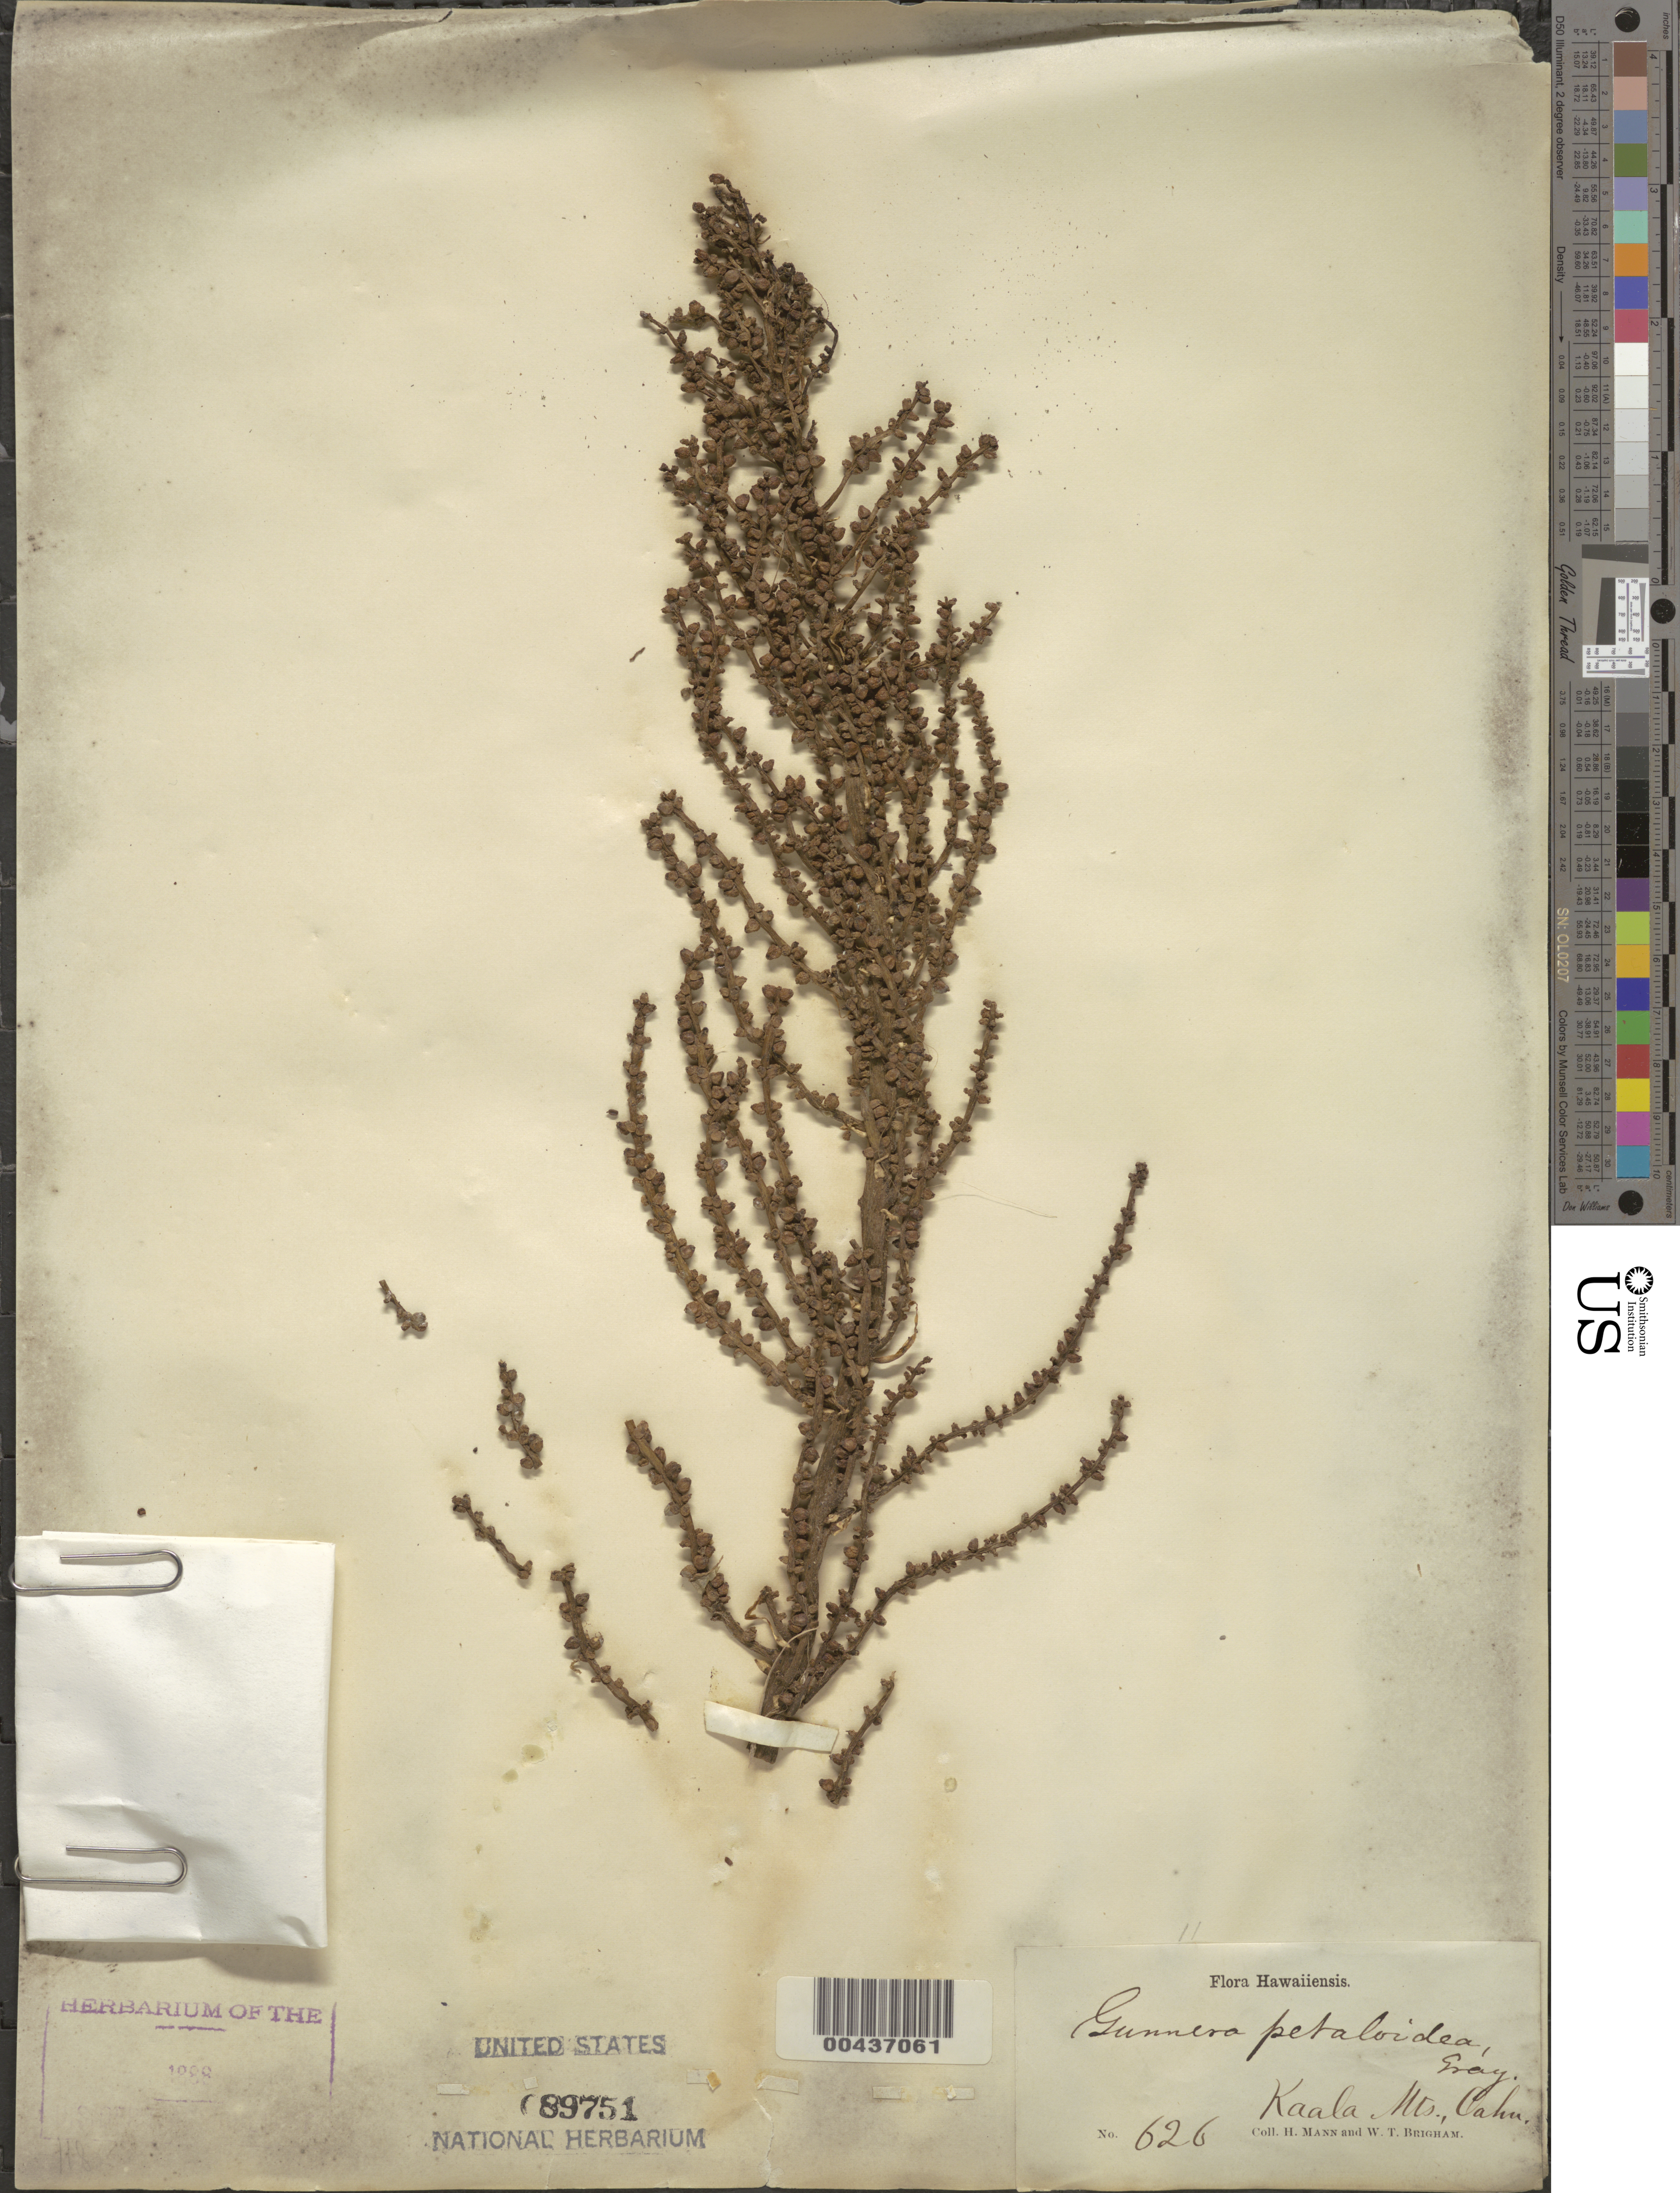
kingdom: Plantae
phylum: Tracheophyta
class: Magnoliopsida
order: Gunnerales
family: Gunneraceae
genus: Gunnera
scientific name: Gunnera petaloidea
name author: Gaudich.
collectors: H. Mann & W. T. Brigham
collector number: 626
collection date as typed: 1900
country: United States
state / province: Hawaii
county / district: Honolulu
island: Oahu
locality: Kaala Mountains, Oahu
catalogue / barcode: US 89751